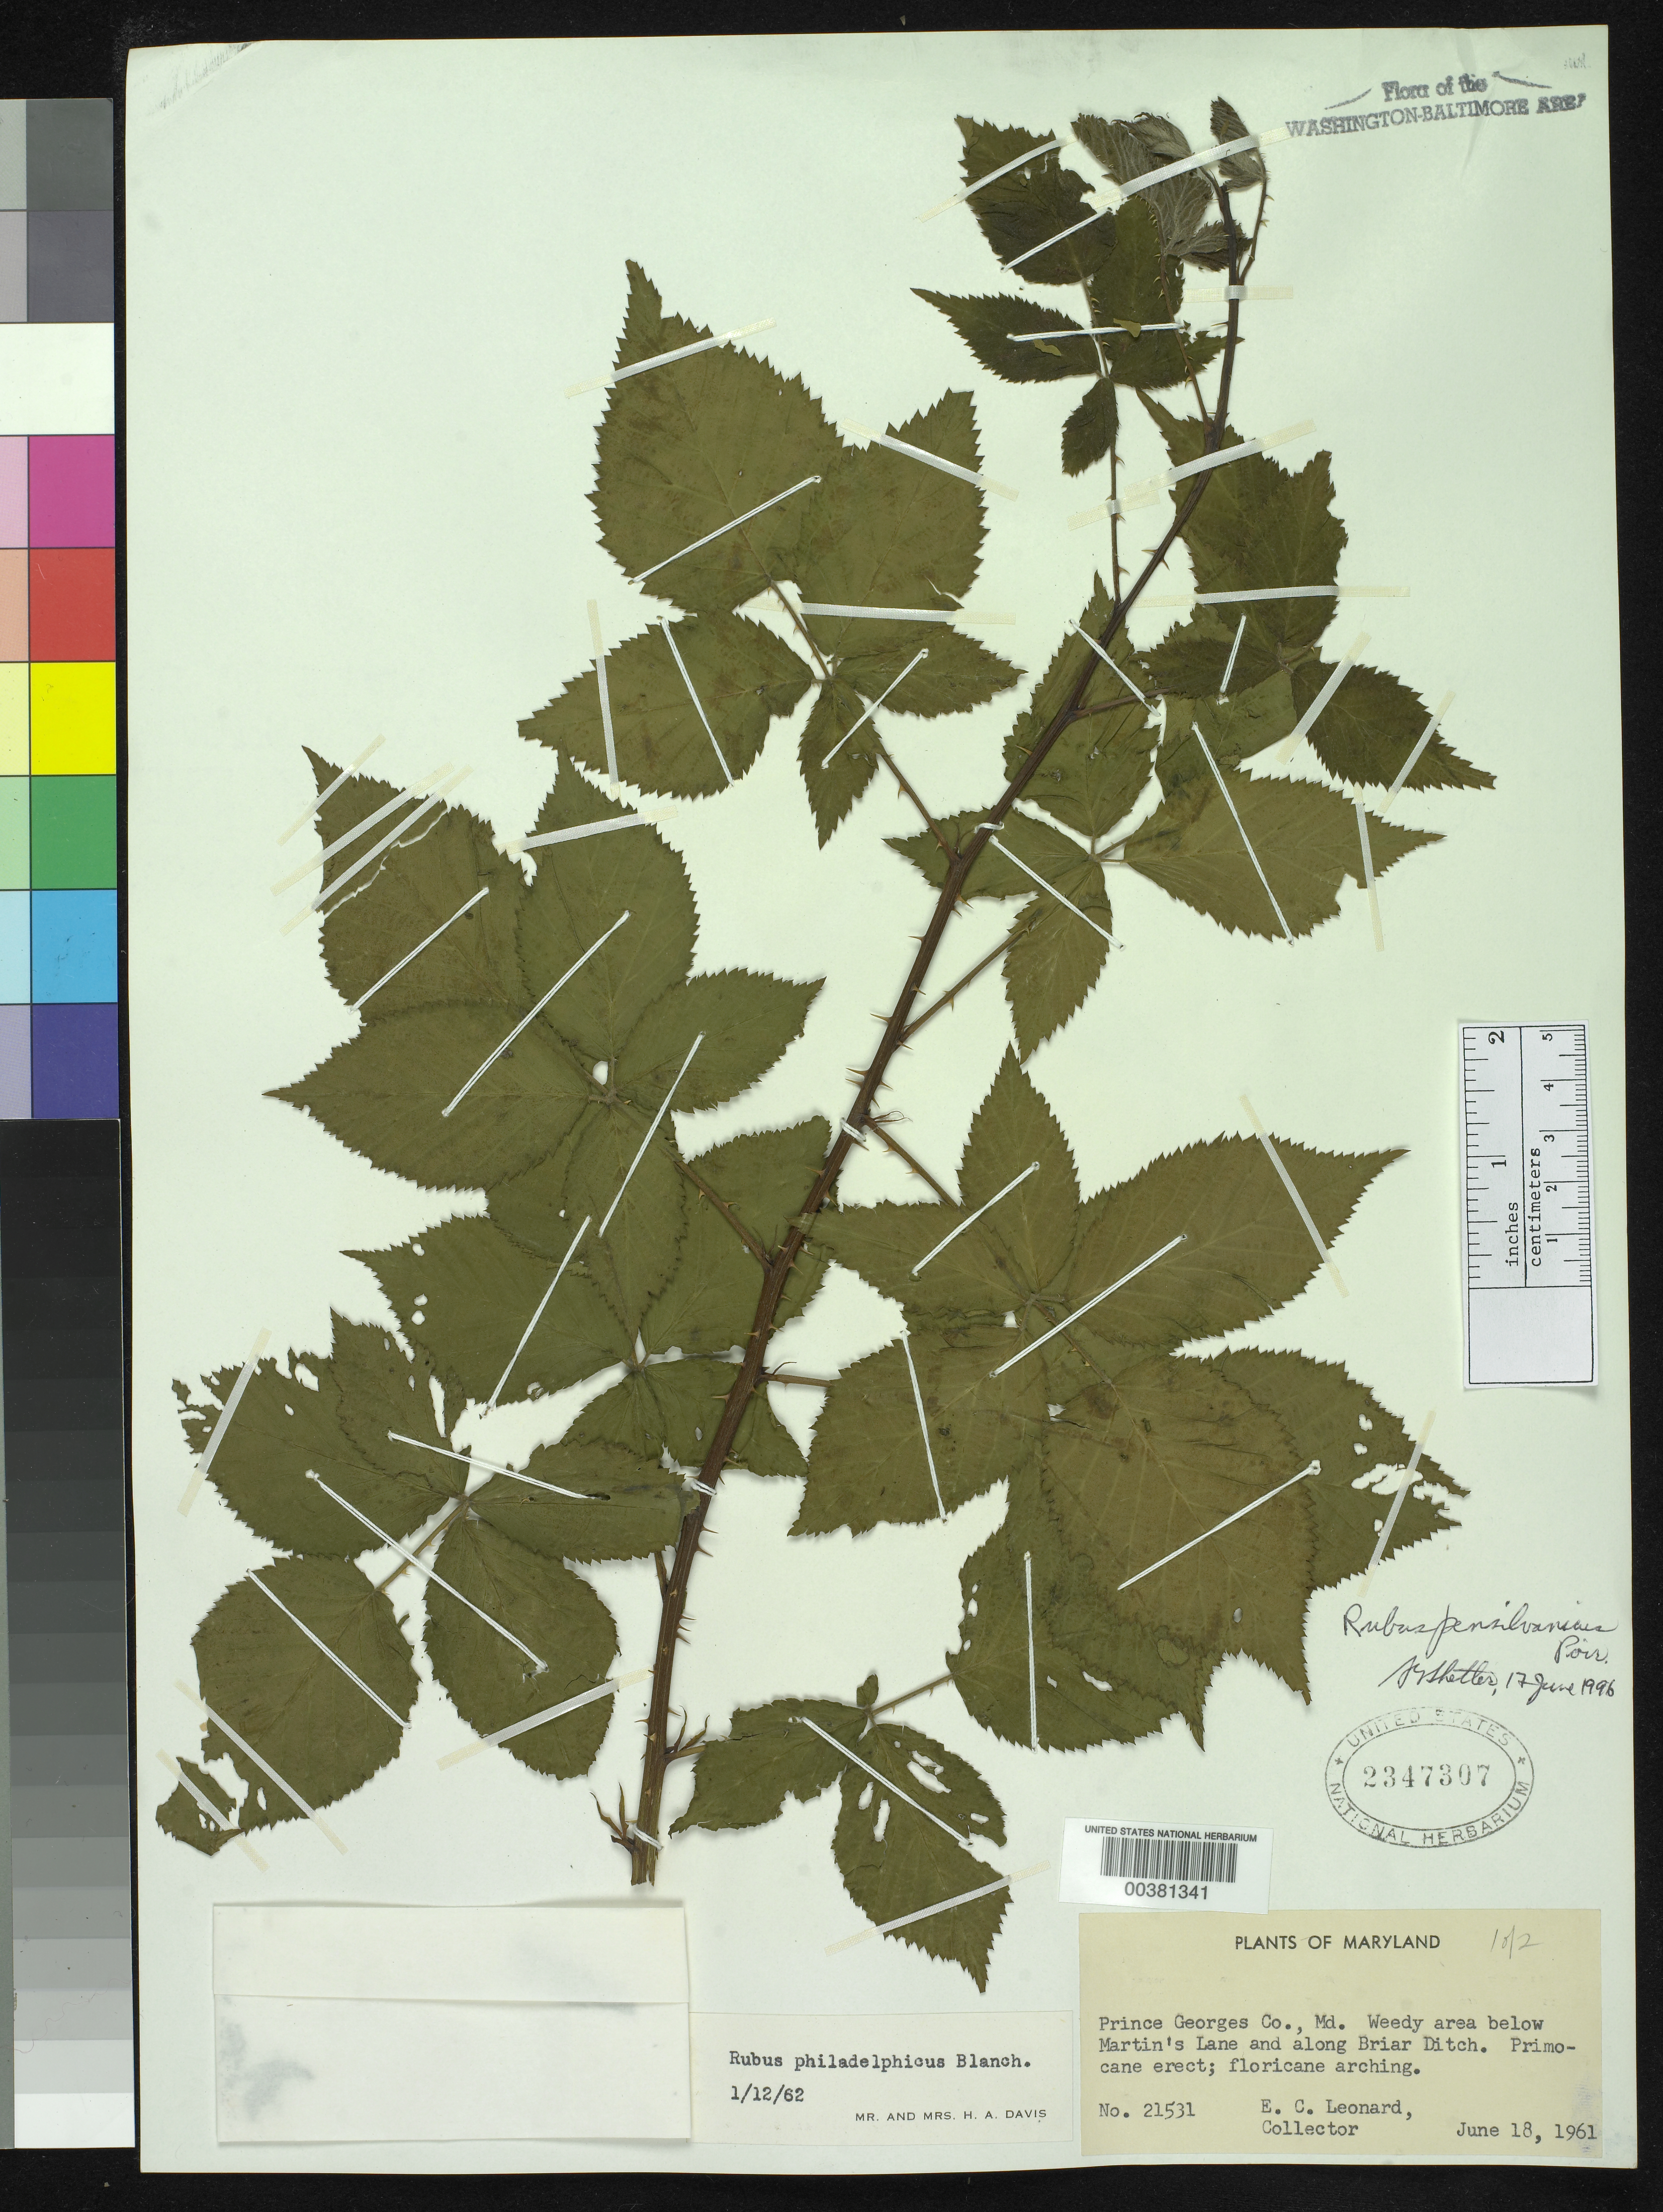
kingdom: Plantae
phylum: Tracheophyta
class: Magnoliopsida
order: Rosales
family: Rosaceae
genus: Rubus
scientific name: Rubus pensilvanicus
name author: Poir.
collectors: E. C. Leonard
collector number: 21531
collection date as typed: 18 Jun 1961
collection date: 1961-06-18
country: United States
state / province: Maryland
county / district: Prince George's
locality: Briar Ditch below Martins Lane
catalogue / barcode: US 2347307